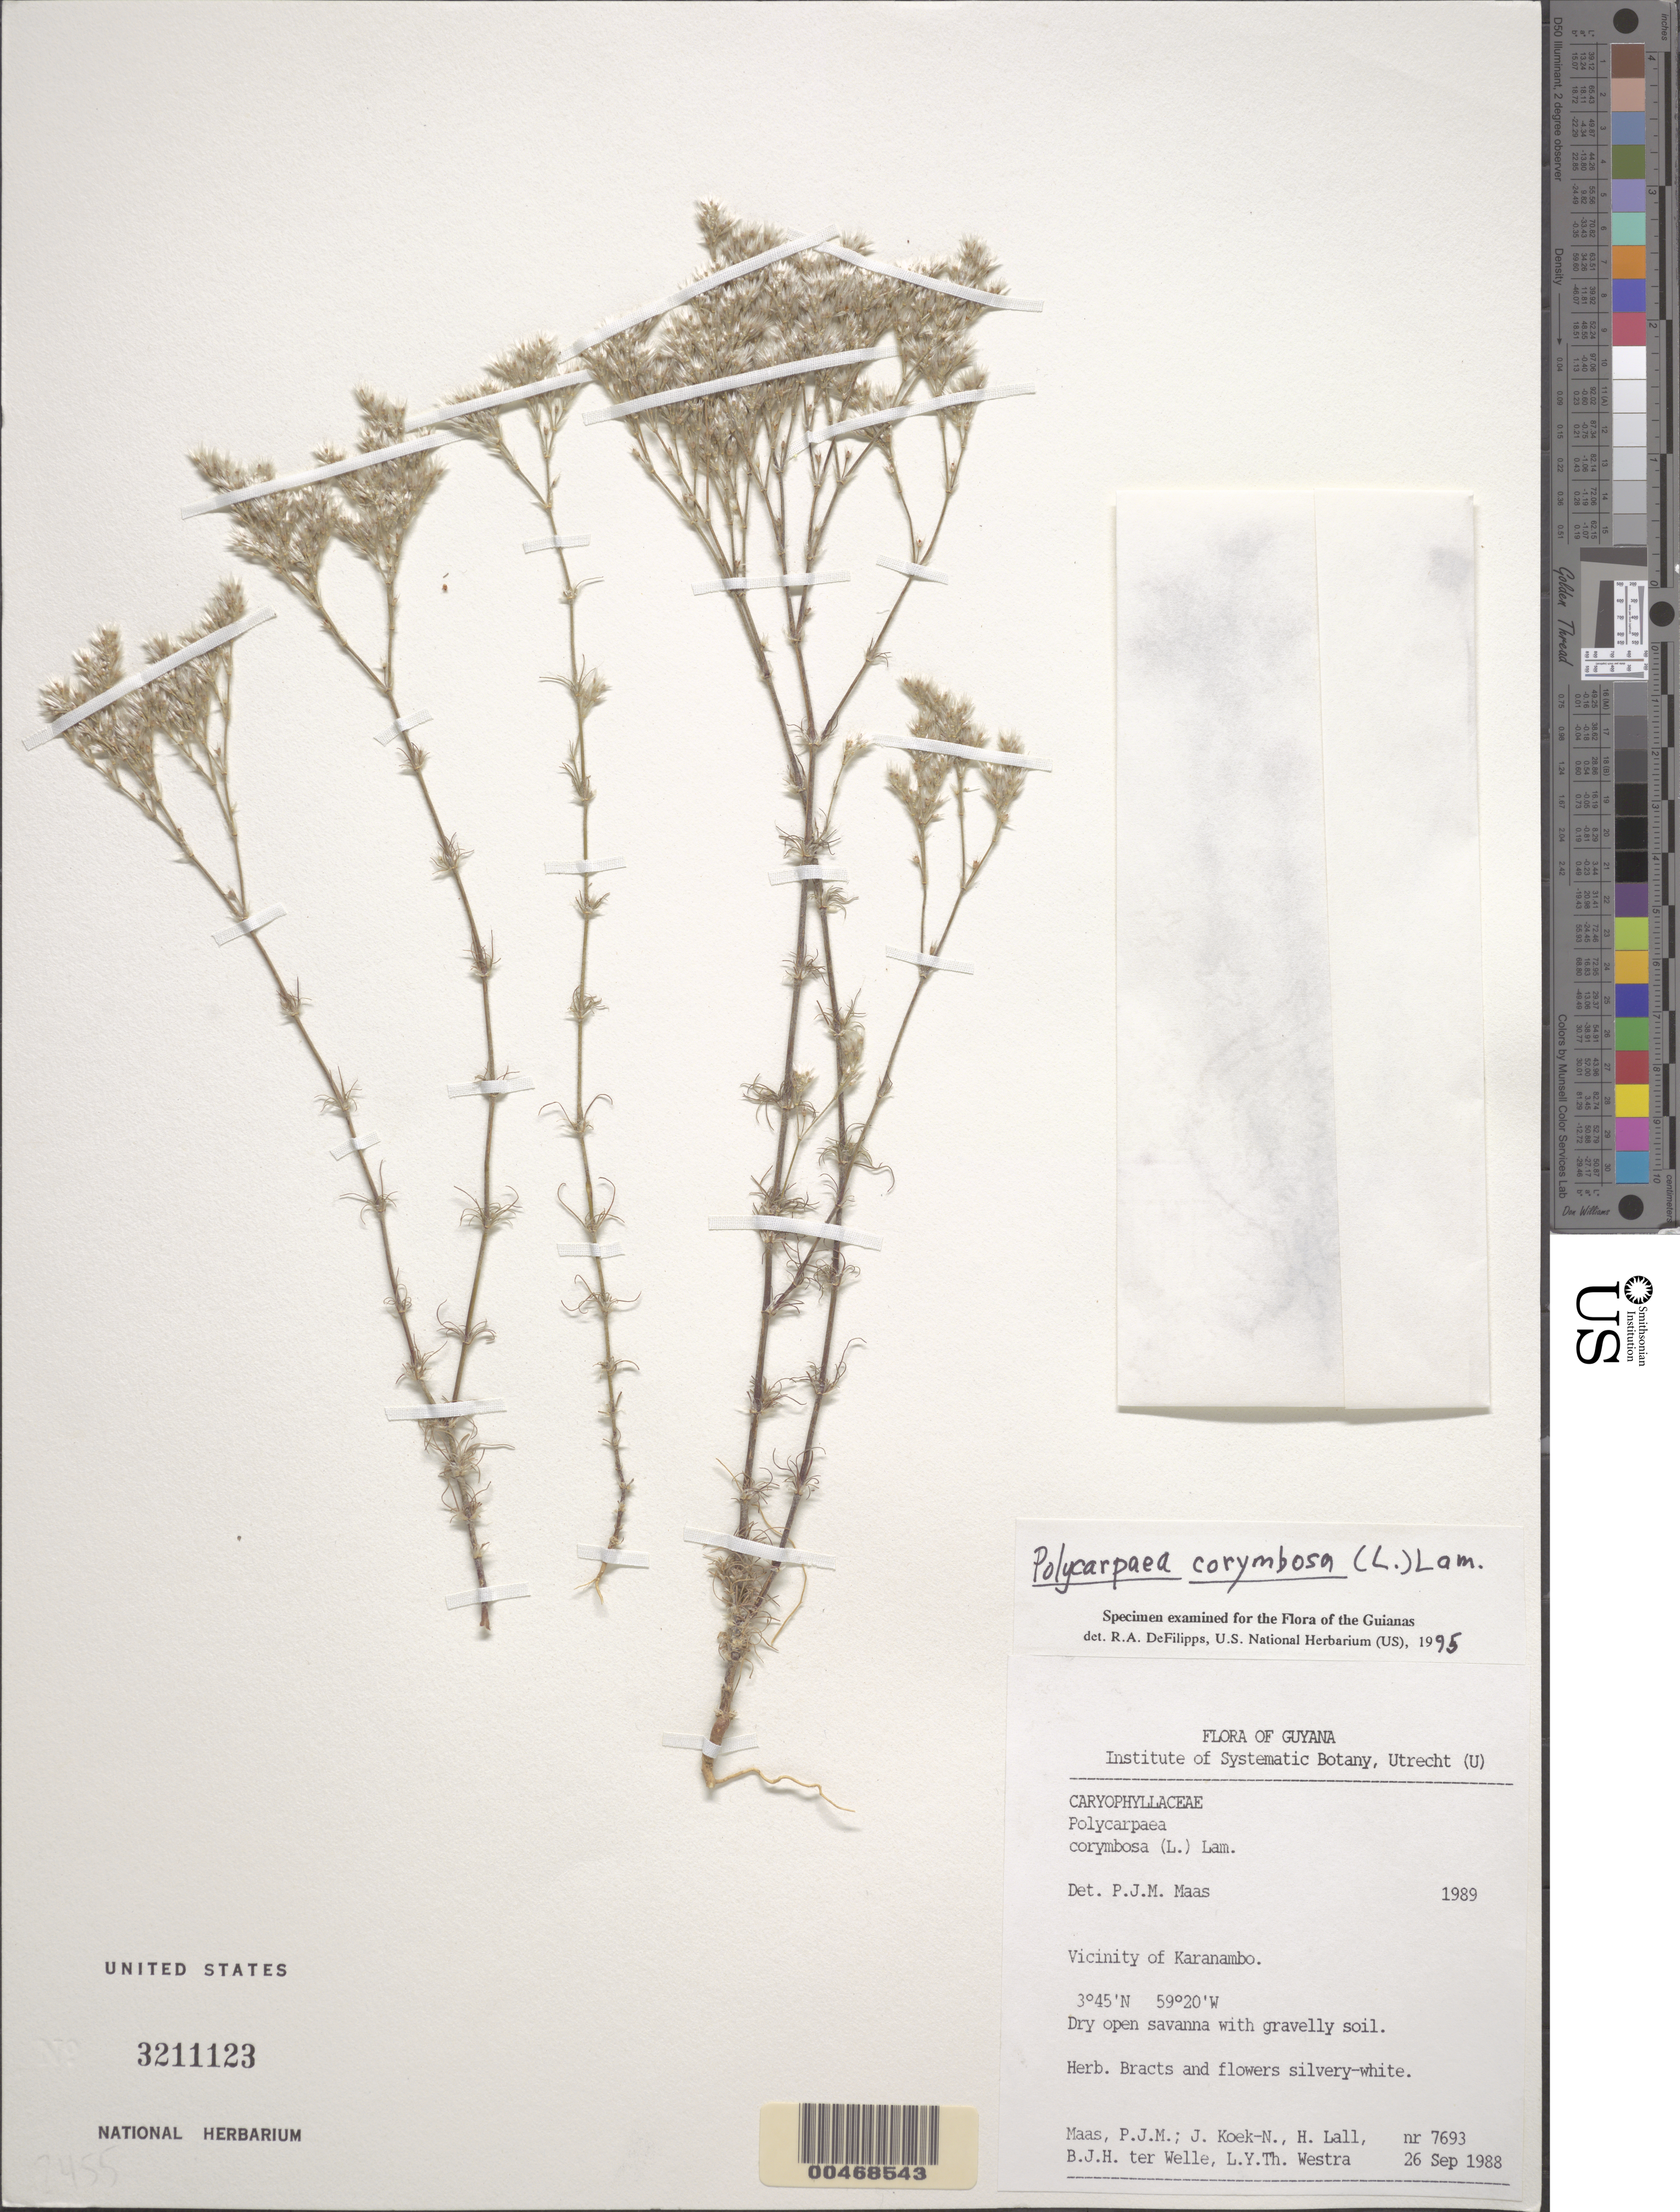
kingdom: Plantae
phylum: Tracheophyta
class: Magnoliopsida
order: Caryophyllales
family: Caryophyllaceae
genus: Polycarpaea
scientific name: Polycarpaea corymbosa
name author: (L.) Lam.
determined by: DeFilipps, R. A.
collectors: P. Maas, J. Koek-Noorman & H. Lall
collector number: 7693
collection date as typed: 26 Sep 1988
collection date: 1988-09-26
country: Guyana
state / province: U. Takutu-U. Essequibo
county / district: Karanambo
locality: Vicinity of Karanambo. (Former Rupununi province)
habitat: Dry open savanna with gravelly soil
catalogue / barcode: US 3211123